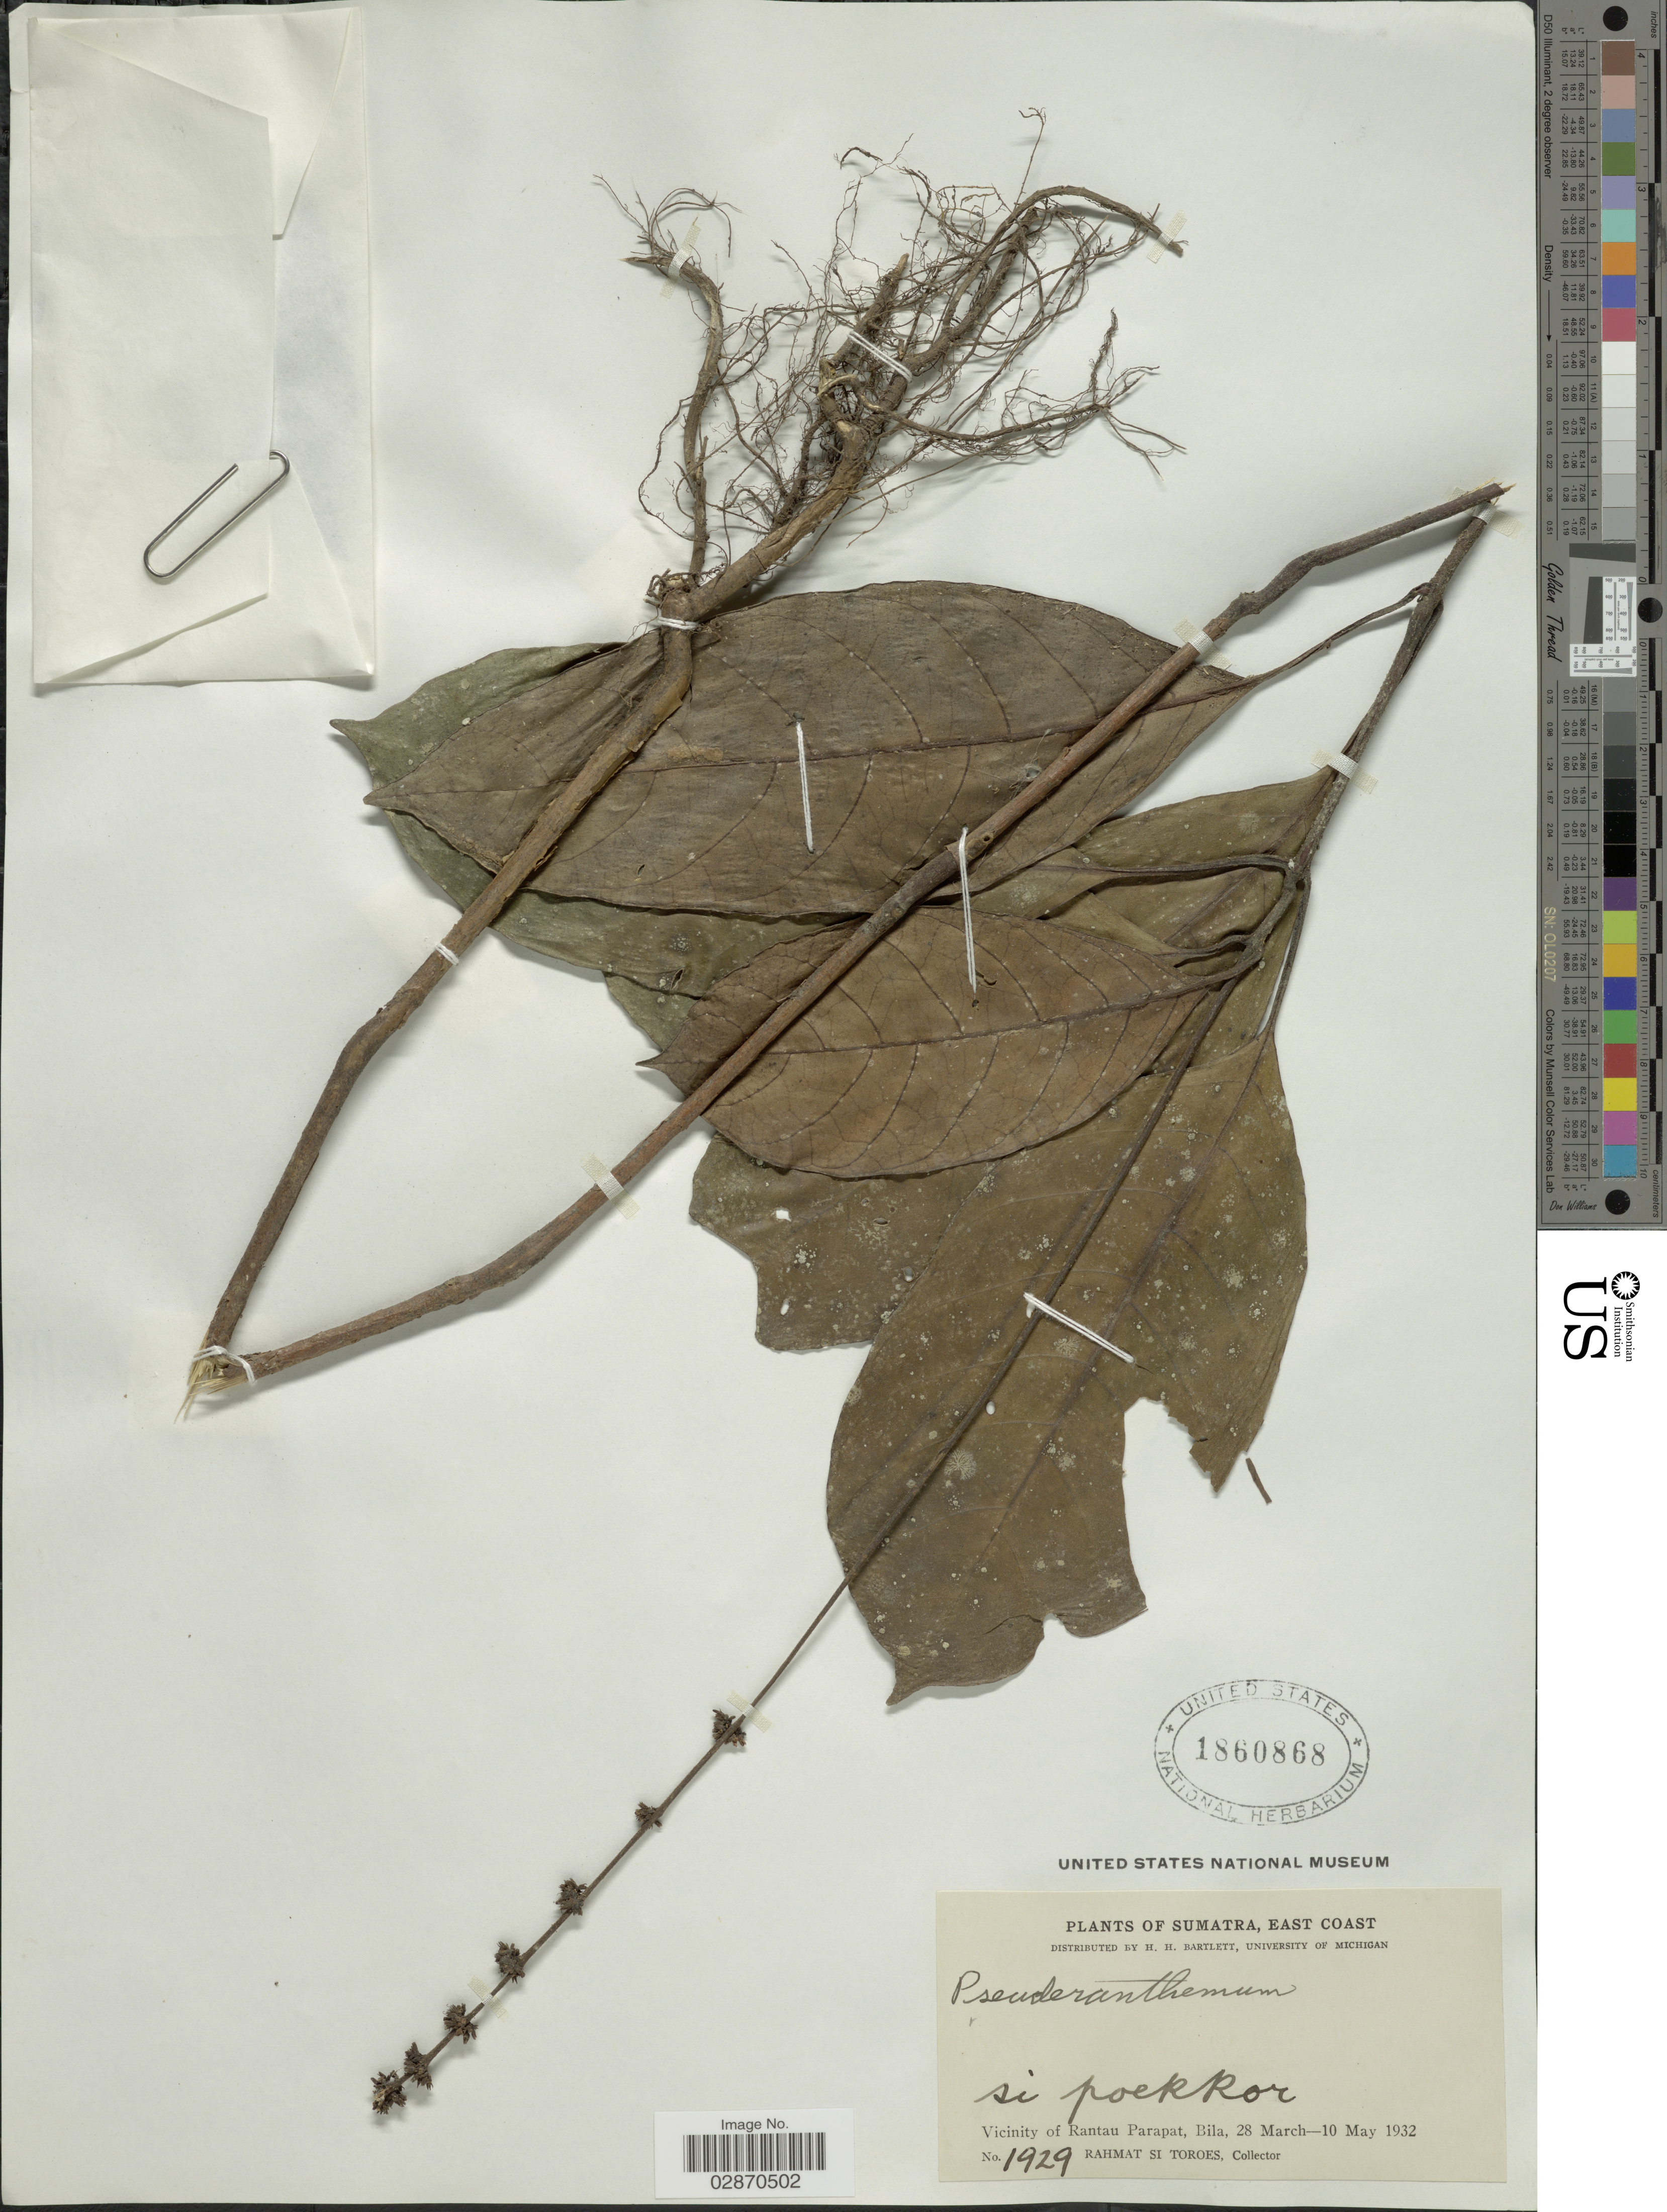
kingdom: Plantae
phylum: Tracheophyta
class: Magnoliopsida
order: Lamiales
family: Acanthaceae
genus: Pseuderanthemum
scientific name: Pseuderanthemum sp.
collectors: Rahmat Si Boeea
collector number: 1929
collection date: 1932-03-28/1932-05-10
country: Indonesia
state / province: Sumatra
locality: East Coast. Vicinity of Rantau Parapat, Bila.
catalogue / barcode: US 1860868